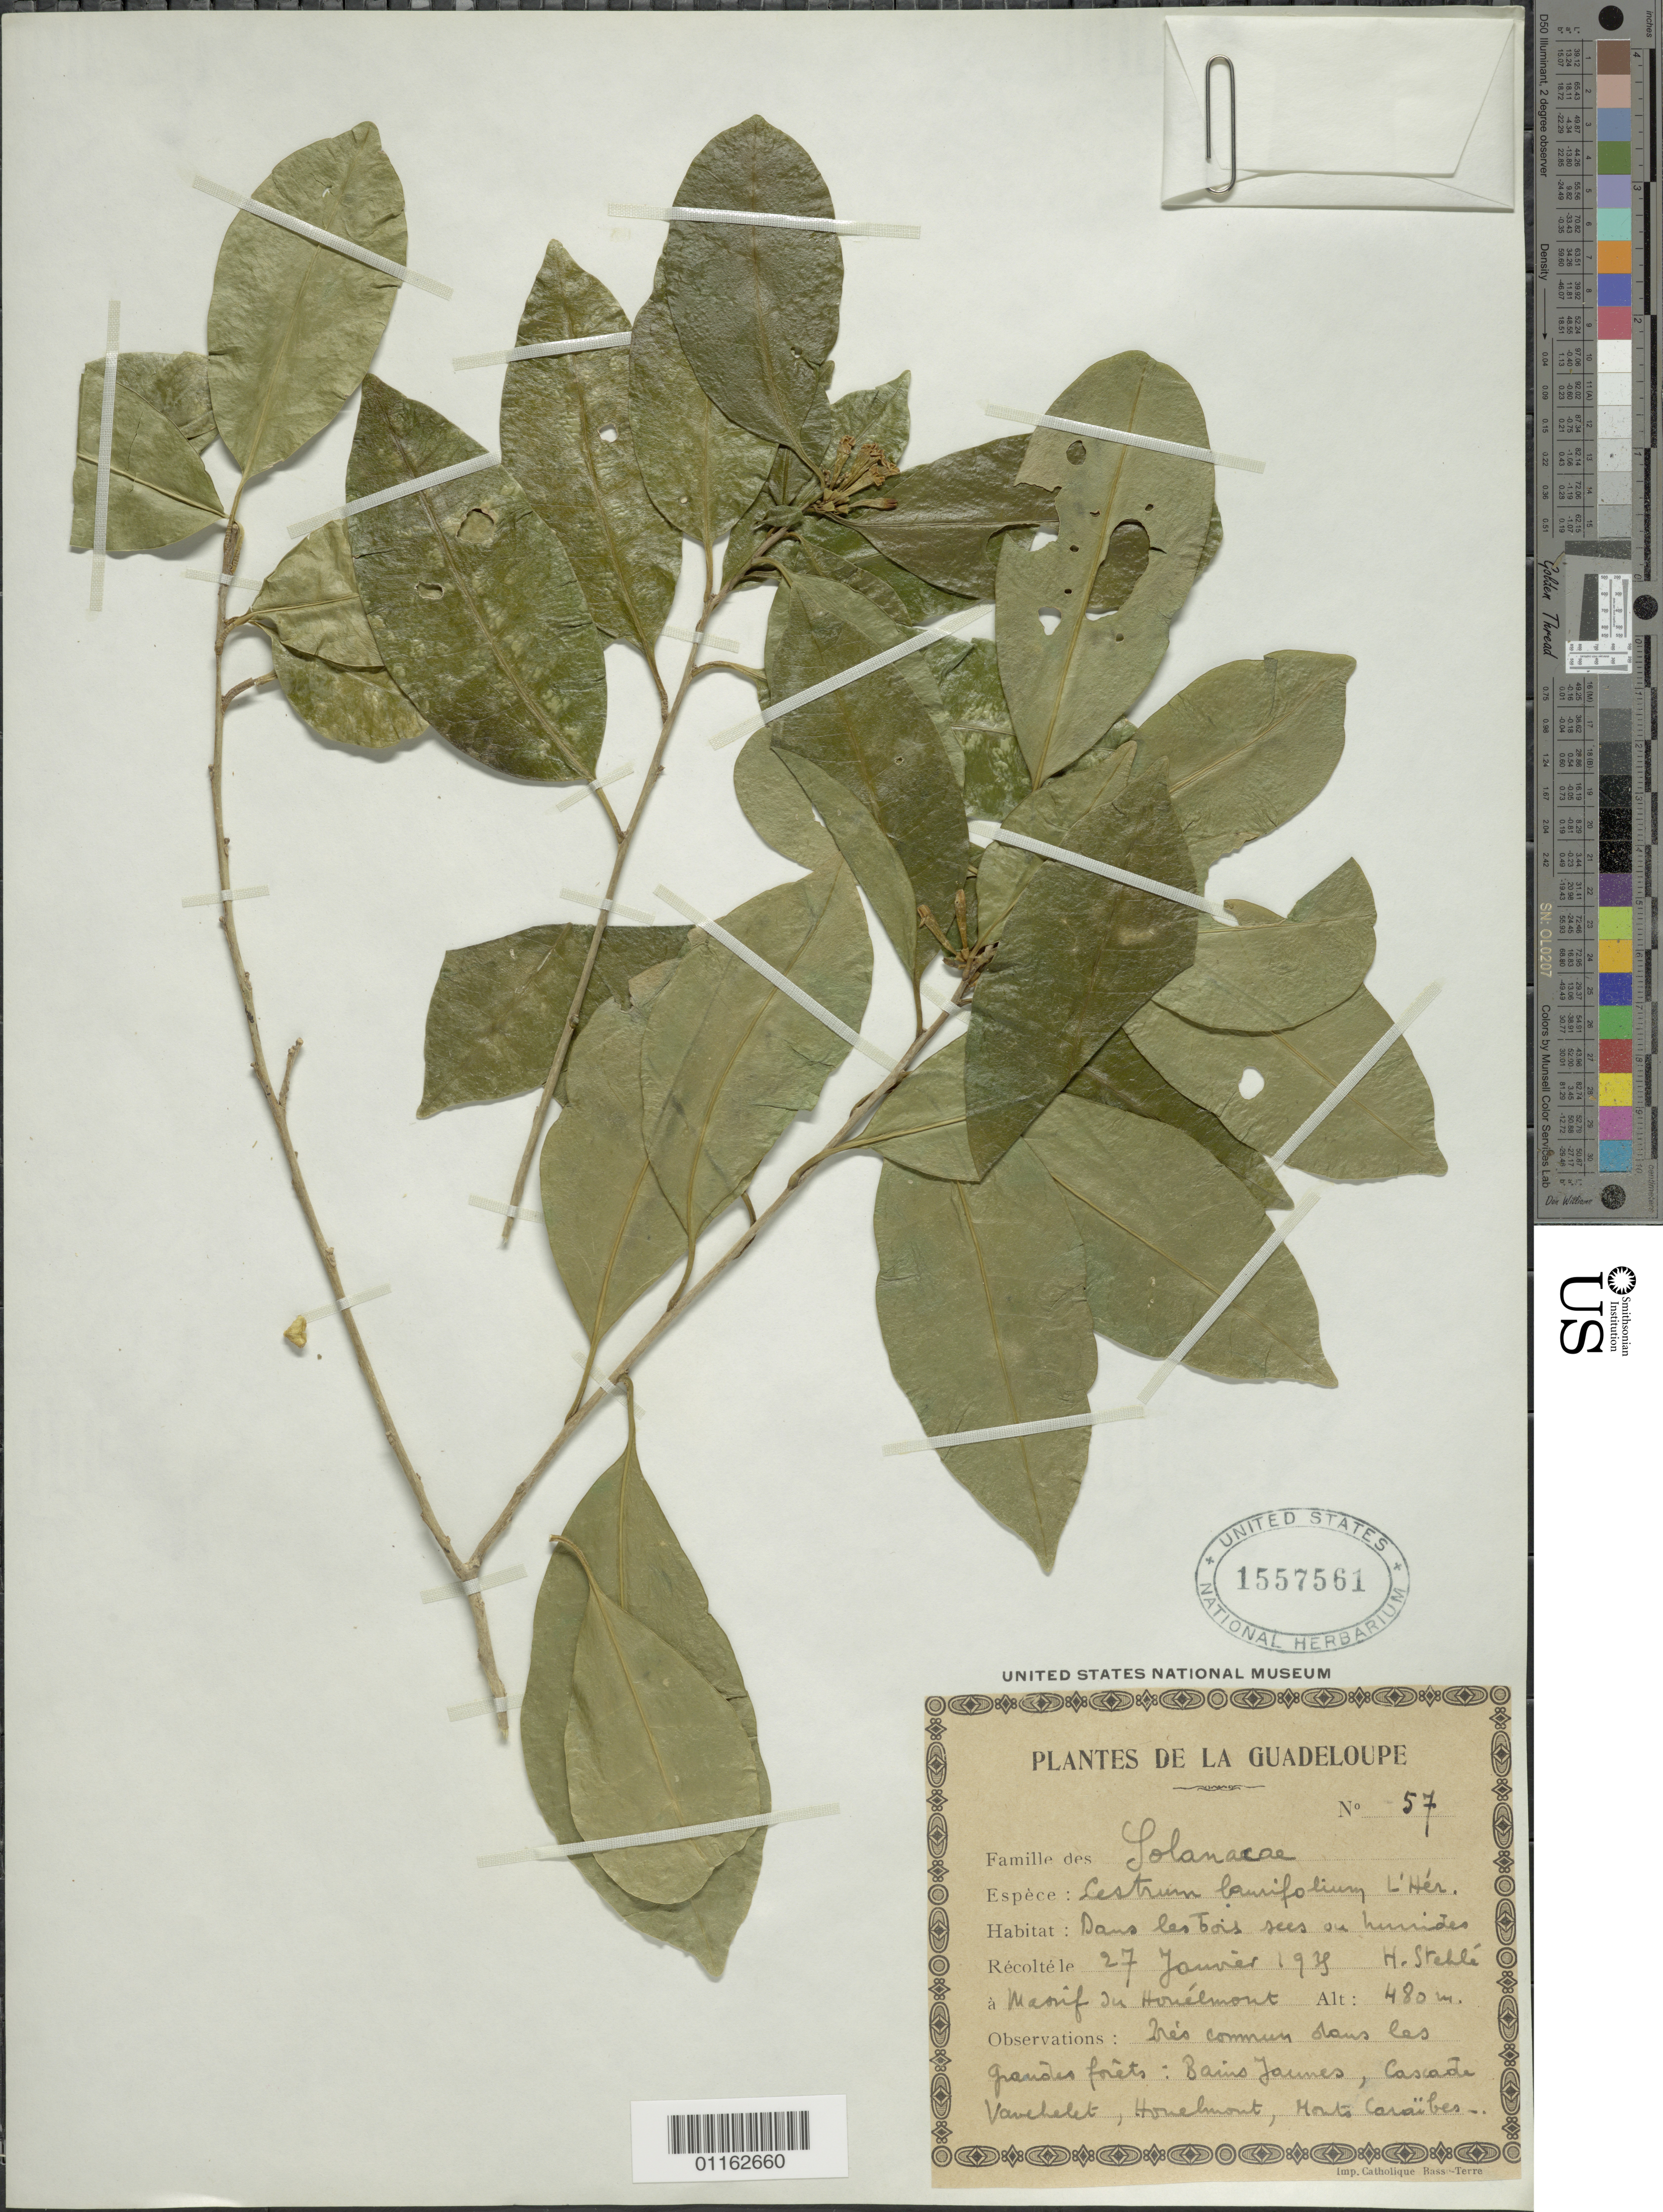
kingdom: Plantae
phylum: Tracheophyta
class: Magnoliopsida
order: Solanales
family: Solanaceae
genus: Cestrum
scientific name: Cestrum laurifolium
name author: L'Hér.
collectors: H. Stehlé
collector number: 57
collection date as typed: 27 Jan 1931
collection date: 1931-01-27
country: Guadeloupe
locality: humid rainforest; Masstif du Honelmont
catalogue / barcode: US 1557561